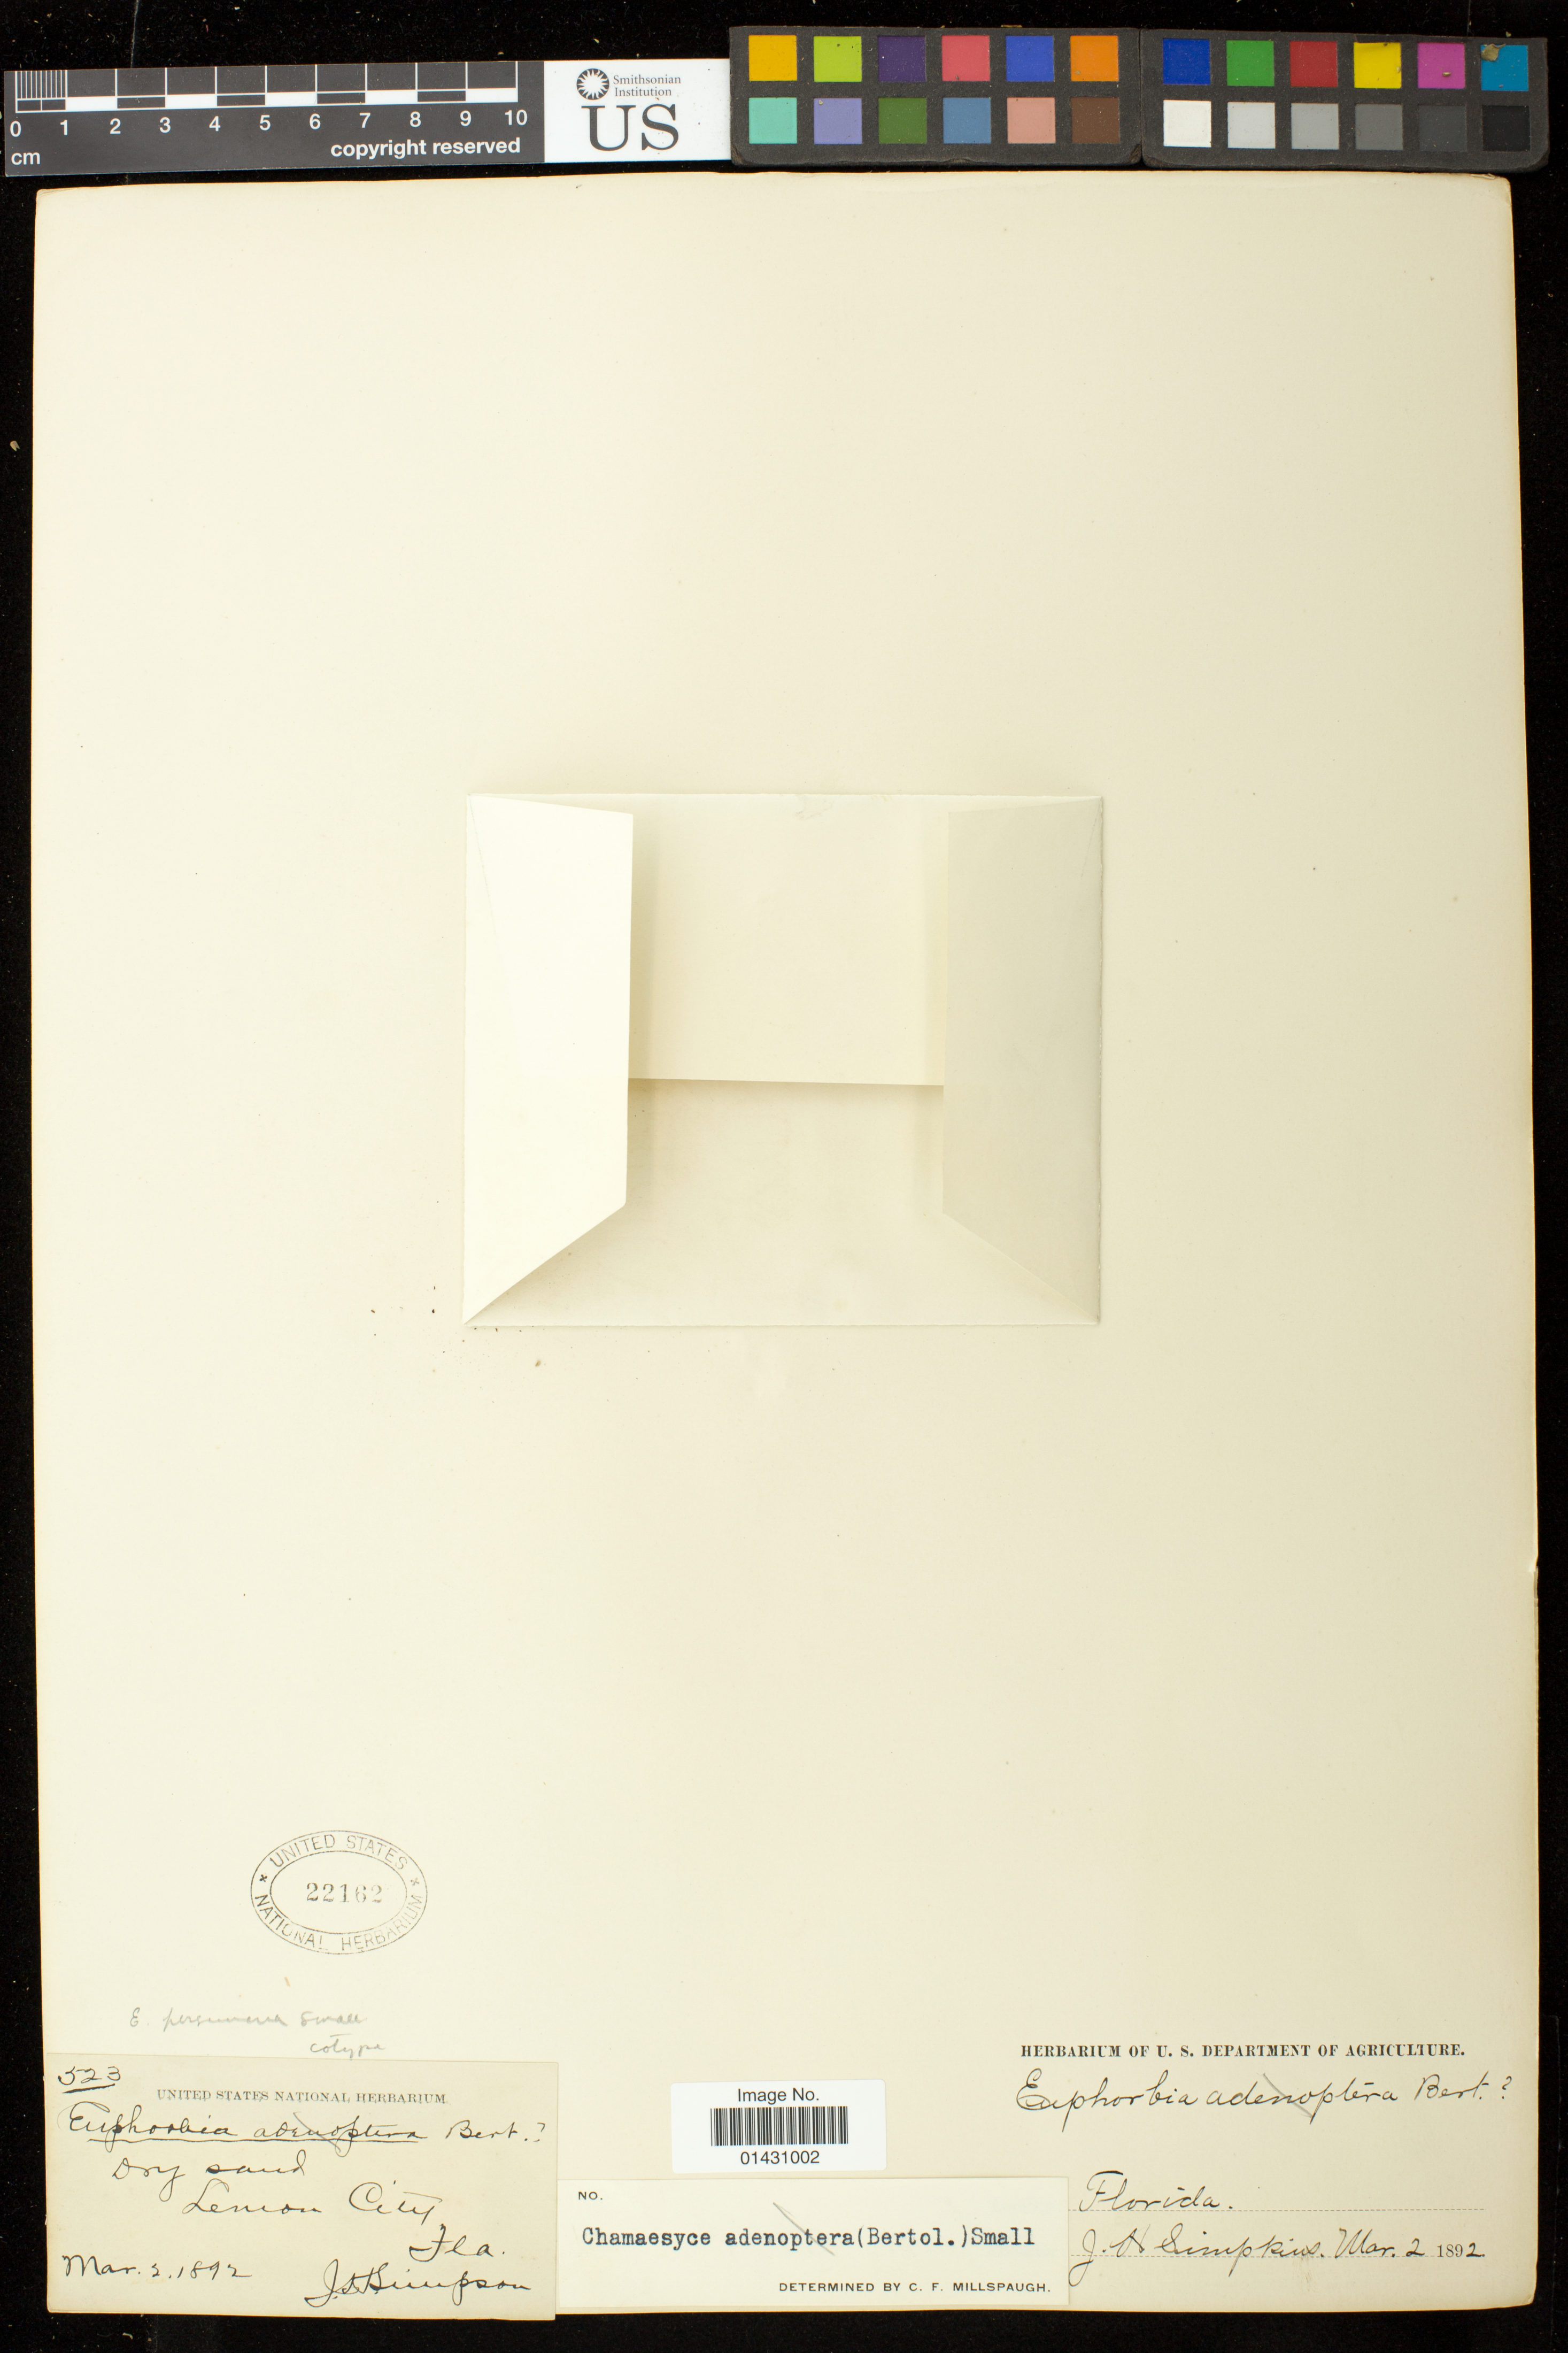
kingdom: Plantae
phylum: Tracheophyta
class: Magnoliopsida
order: Malpighiales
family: Euphorbiaceae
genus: Euphorbia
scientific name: Euphorbia pergamena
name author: Small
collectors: J. H. Simpson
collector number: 523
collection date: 1892-03-02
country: United States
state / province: Florida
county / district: Miami-Dade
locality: Lemon City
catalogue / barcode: US 22162